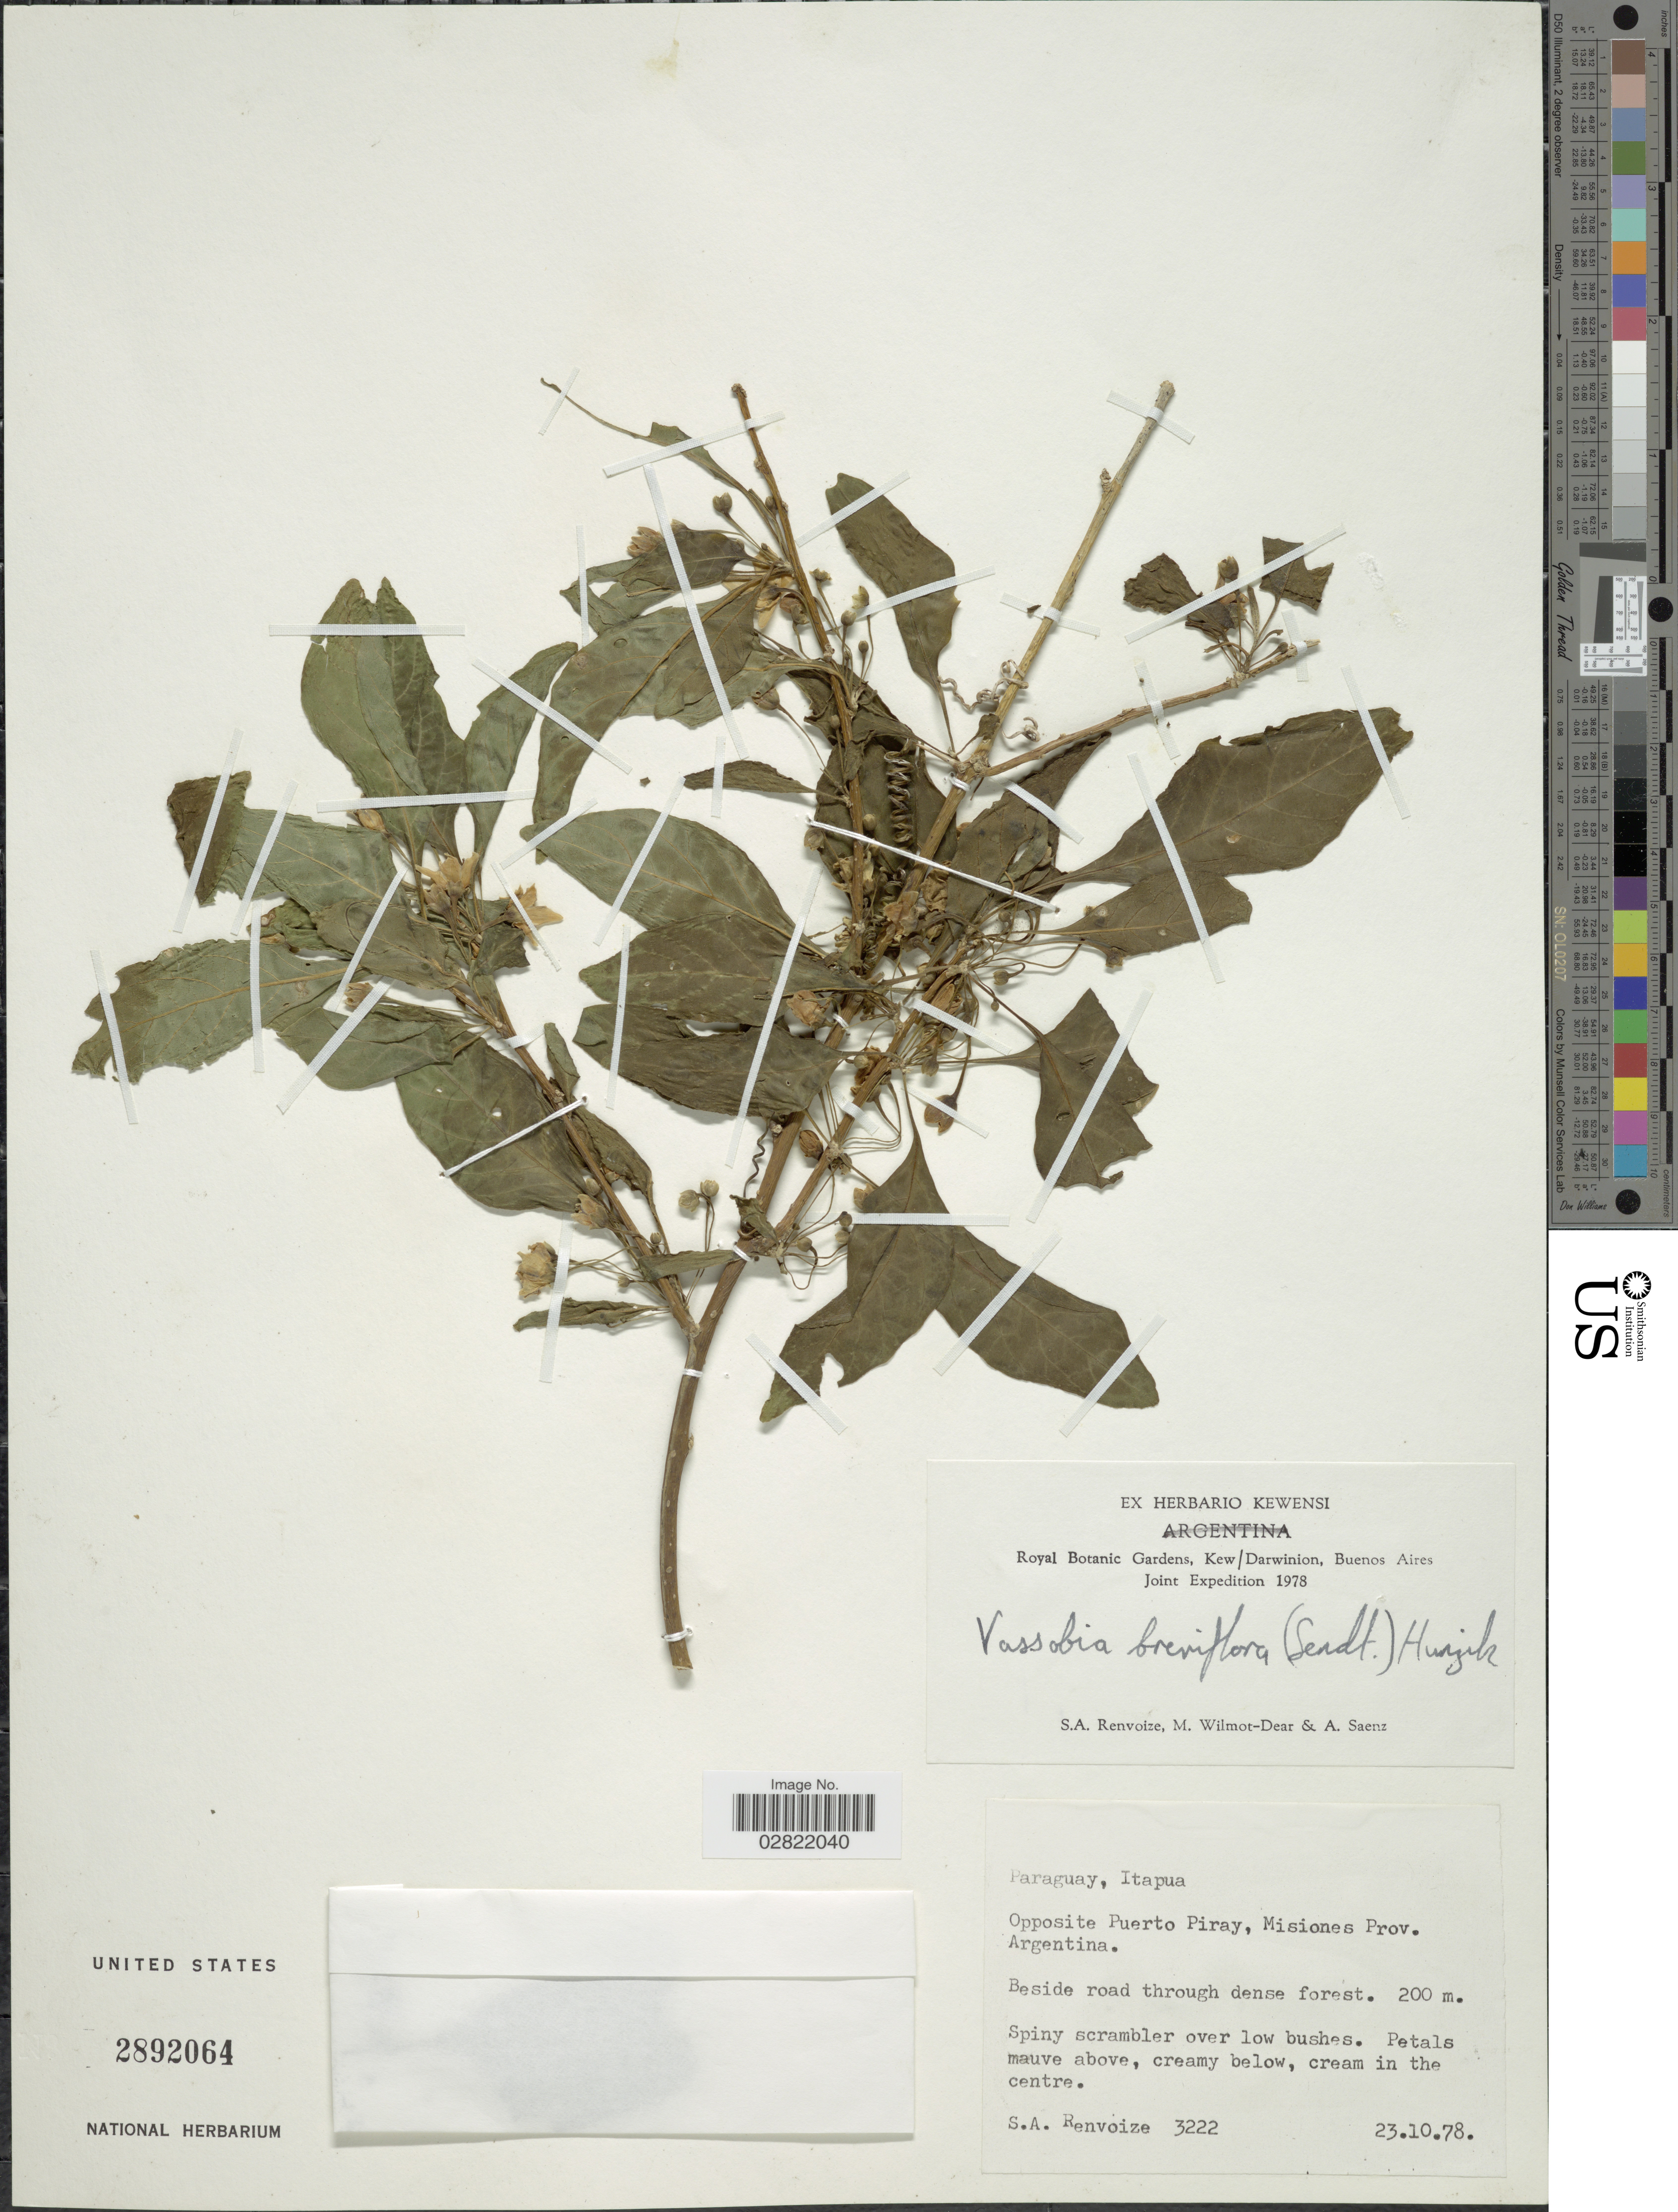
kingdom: Plantae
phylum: Tracheophyta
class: Magnoliopsida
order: Solanales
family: Solanaceae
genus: Vassobia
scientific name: Vassobia breviflora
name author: (Sendt.) Hunz.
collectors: S. A. Renvoize, M. Wilmot-Dear & A. Saenz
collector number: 3222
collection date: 1978-10-23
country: Argentina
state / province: Misiones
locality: Paraguay, Itapua, Opposite Puerto Piray.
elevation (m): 200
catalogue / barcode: US 2892064